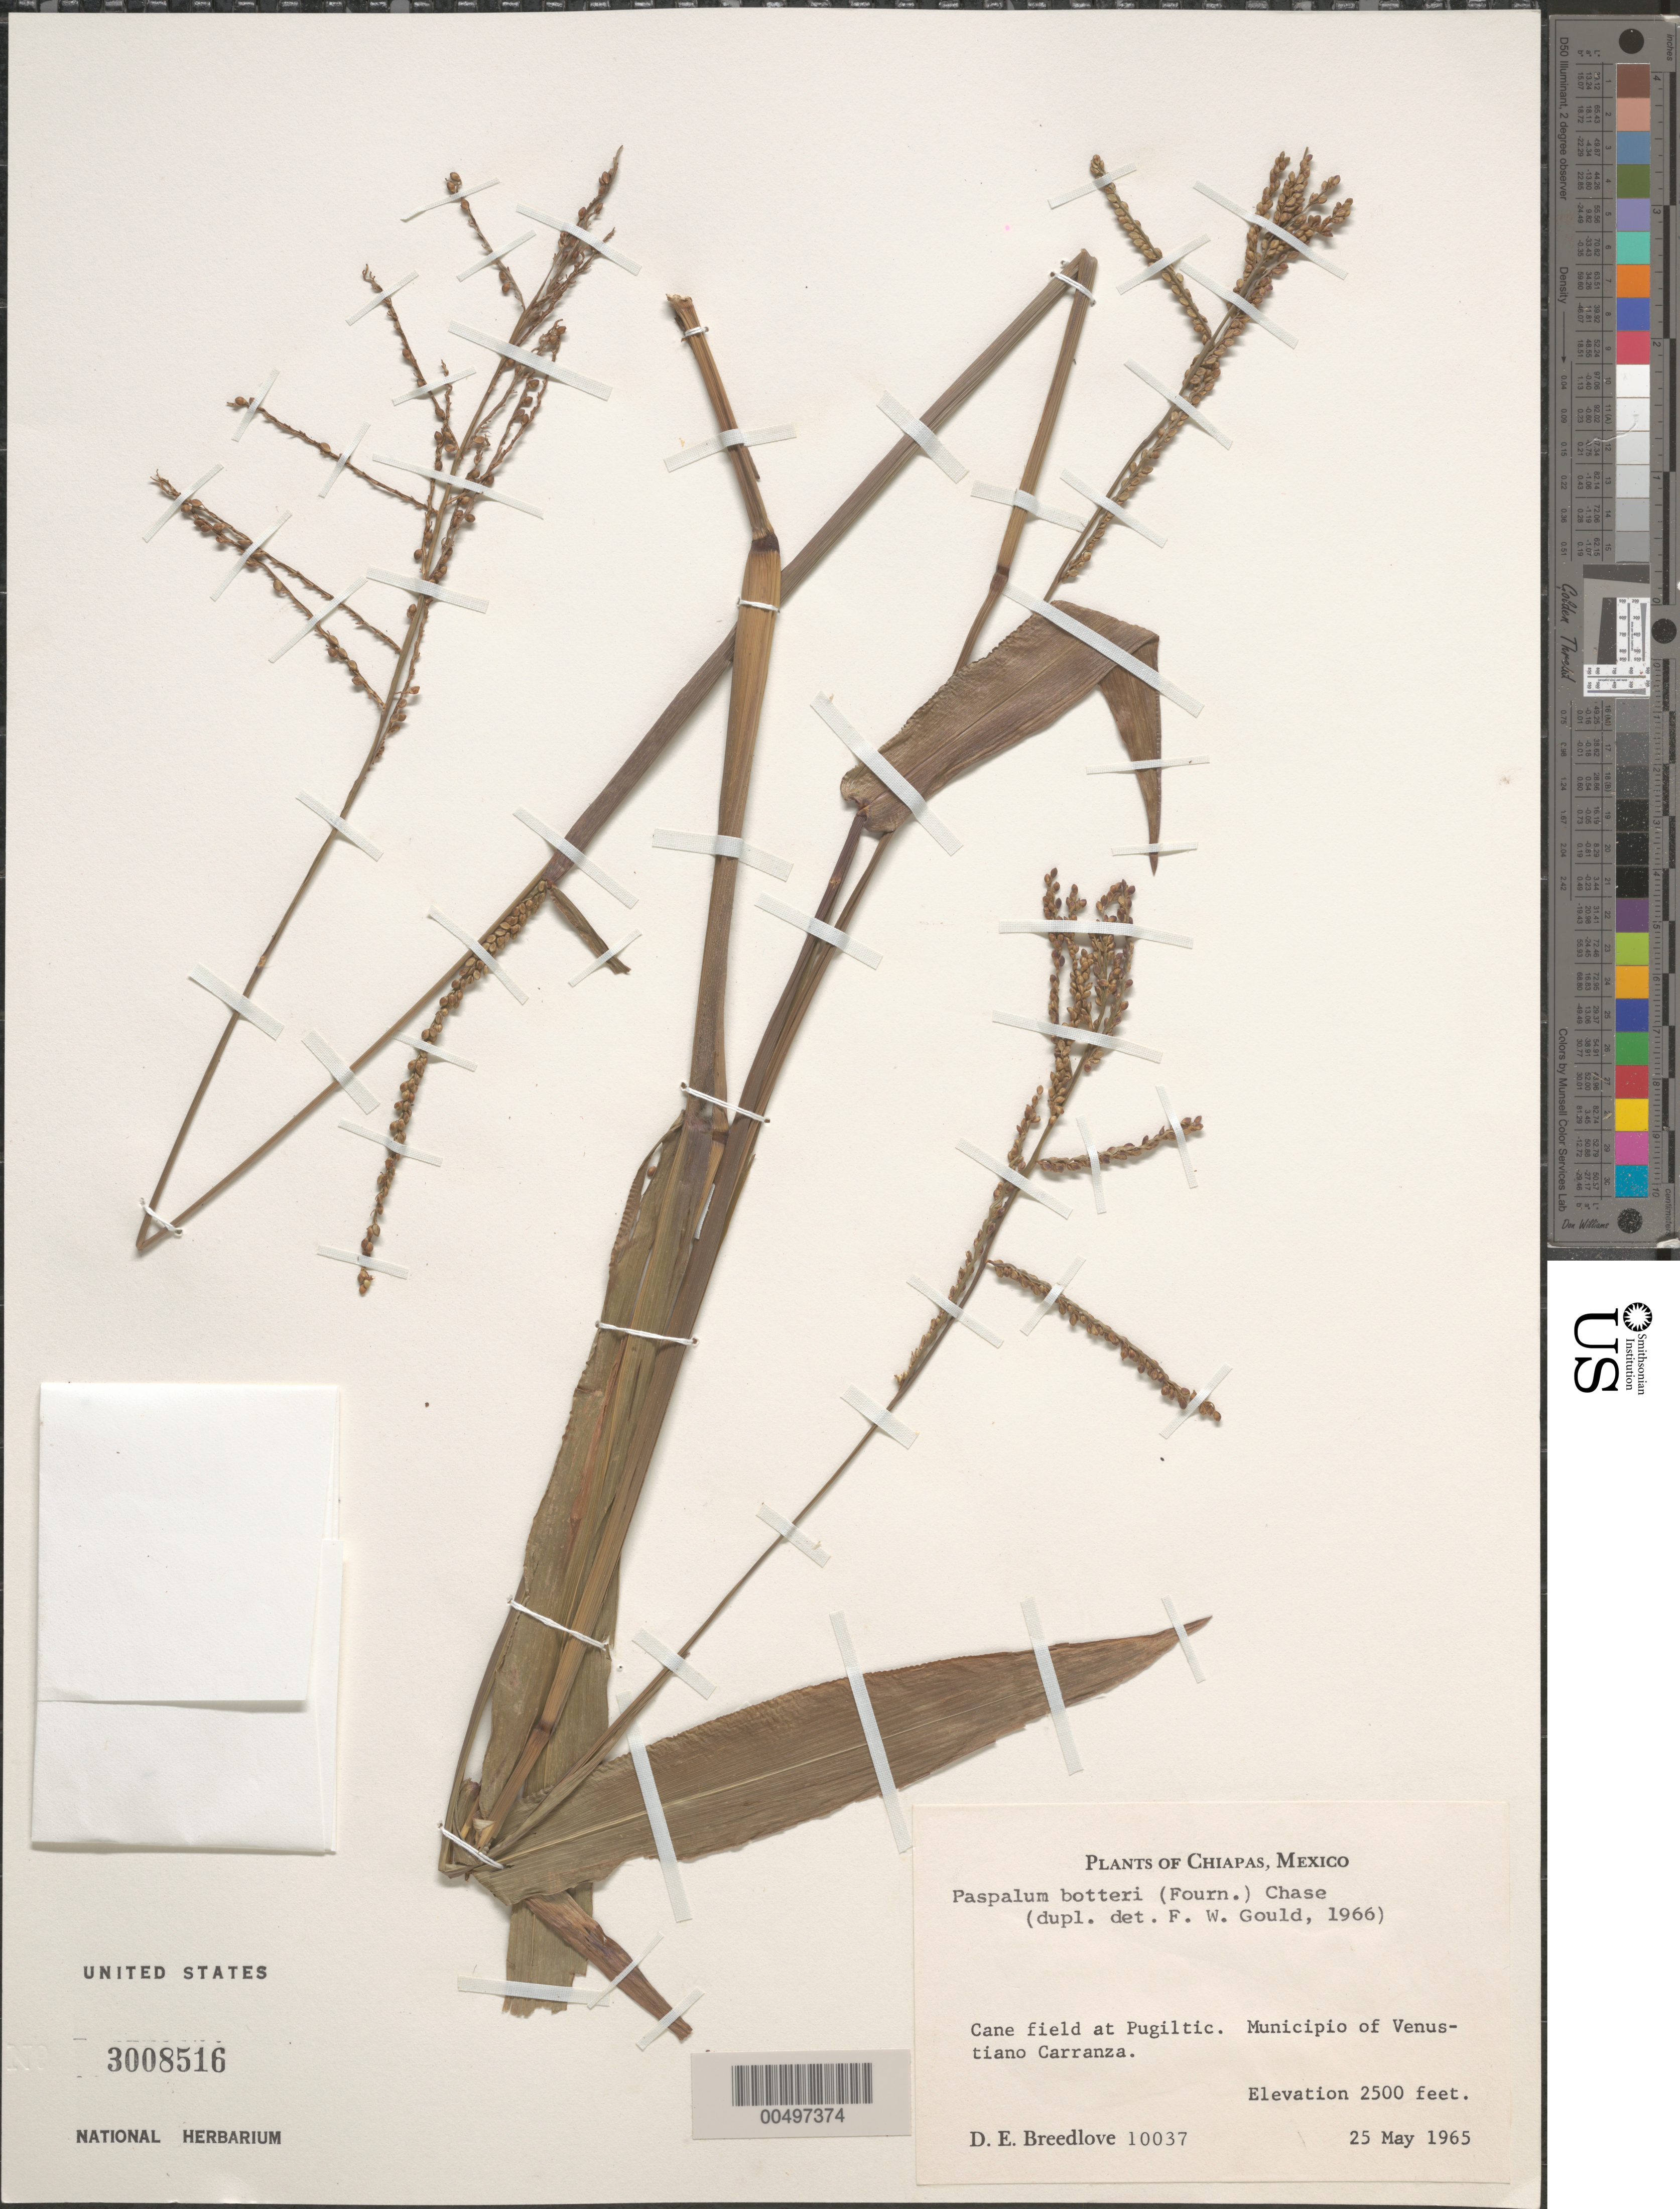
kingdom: Plantae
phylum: Tracheophyta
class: Liliopsida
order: Poales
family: Poaceae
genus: Paspalum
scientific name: Paspalum botteri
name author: (E. Fourn.) Chase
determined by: Gould, F. W.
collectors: D. E. Breedlove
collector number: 10037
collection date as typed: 25 May 1965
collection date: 1965-05-25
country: Mexico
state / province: Chiapas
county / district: Venustiano Carranza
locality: At Pugiltic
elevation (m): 762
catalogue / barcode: US 3008516